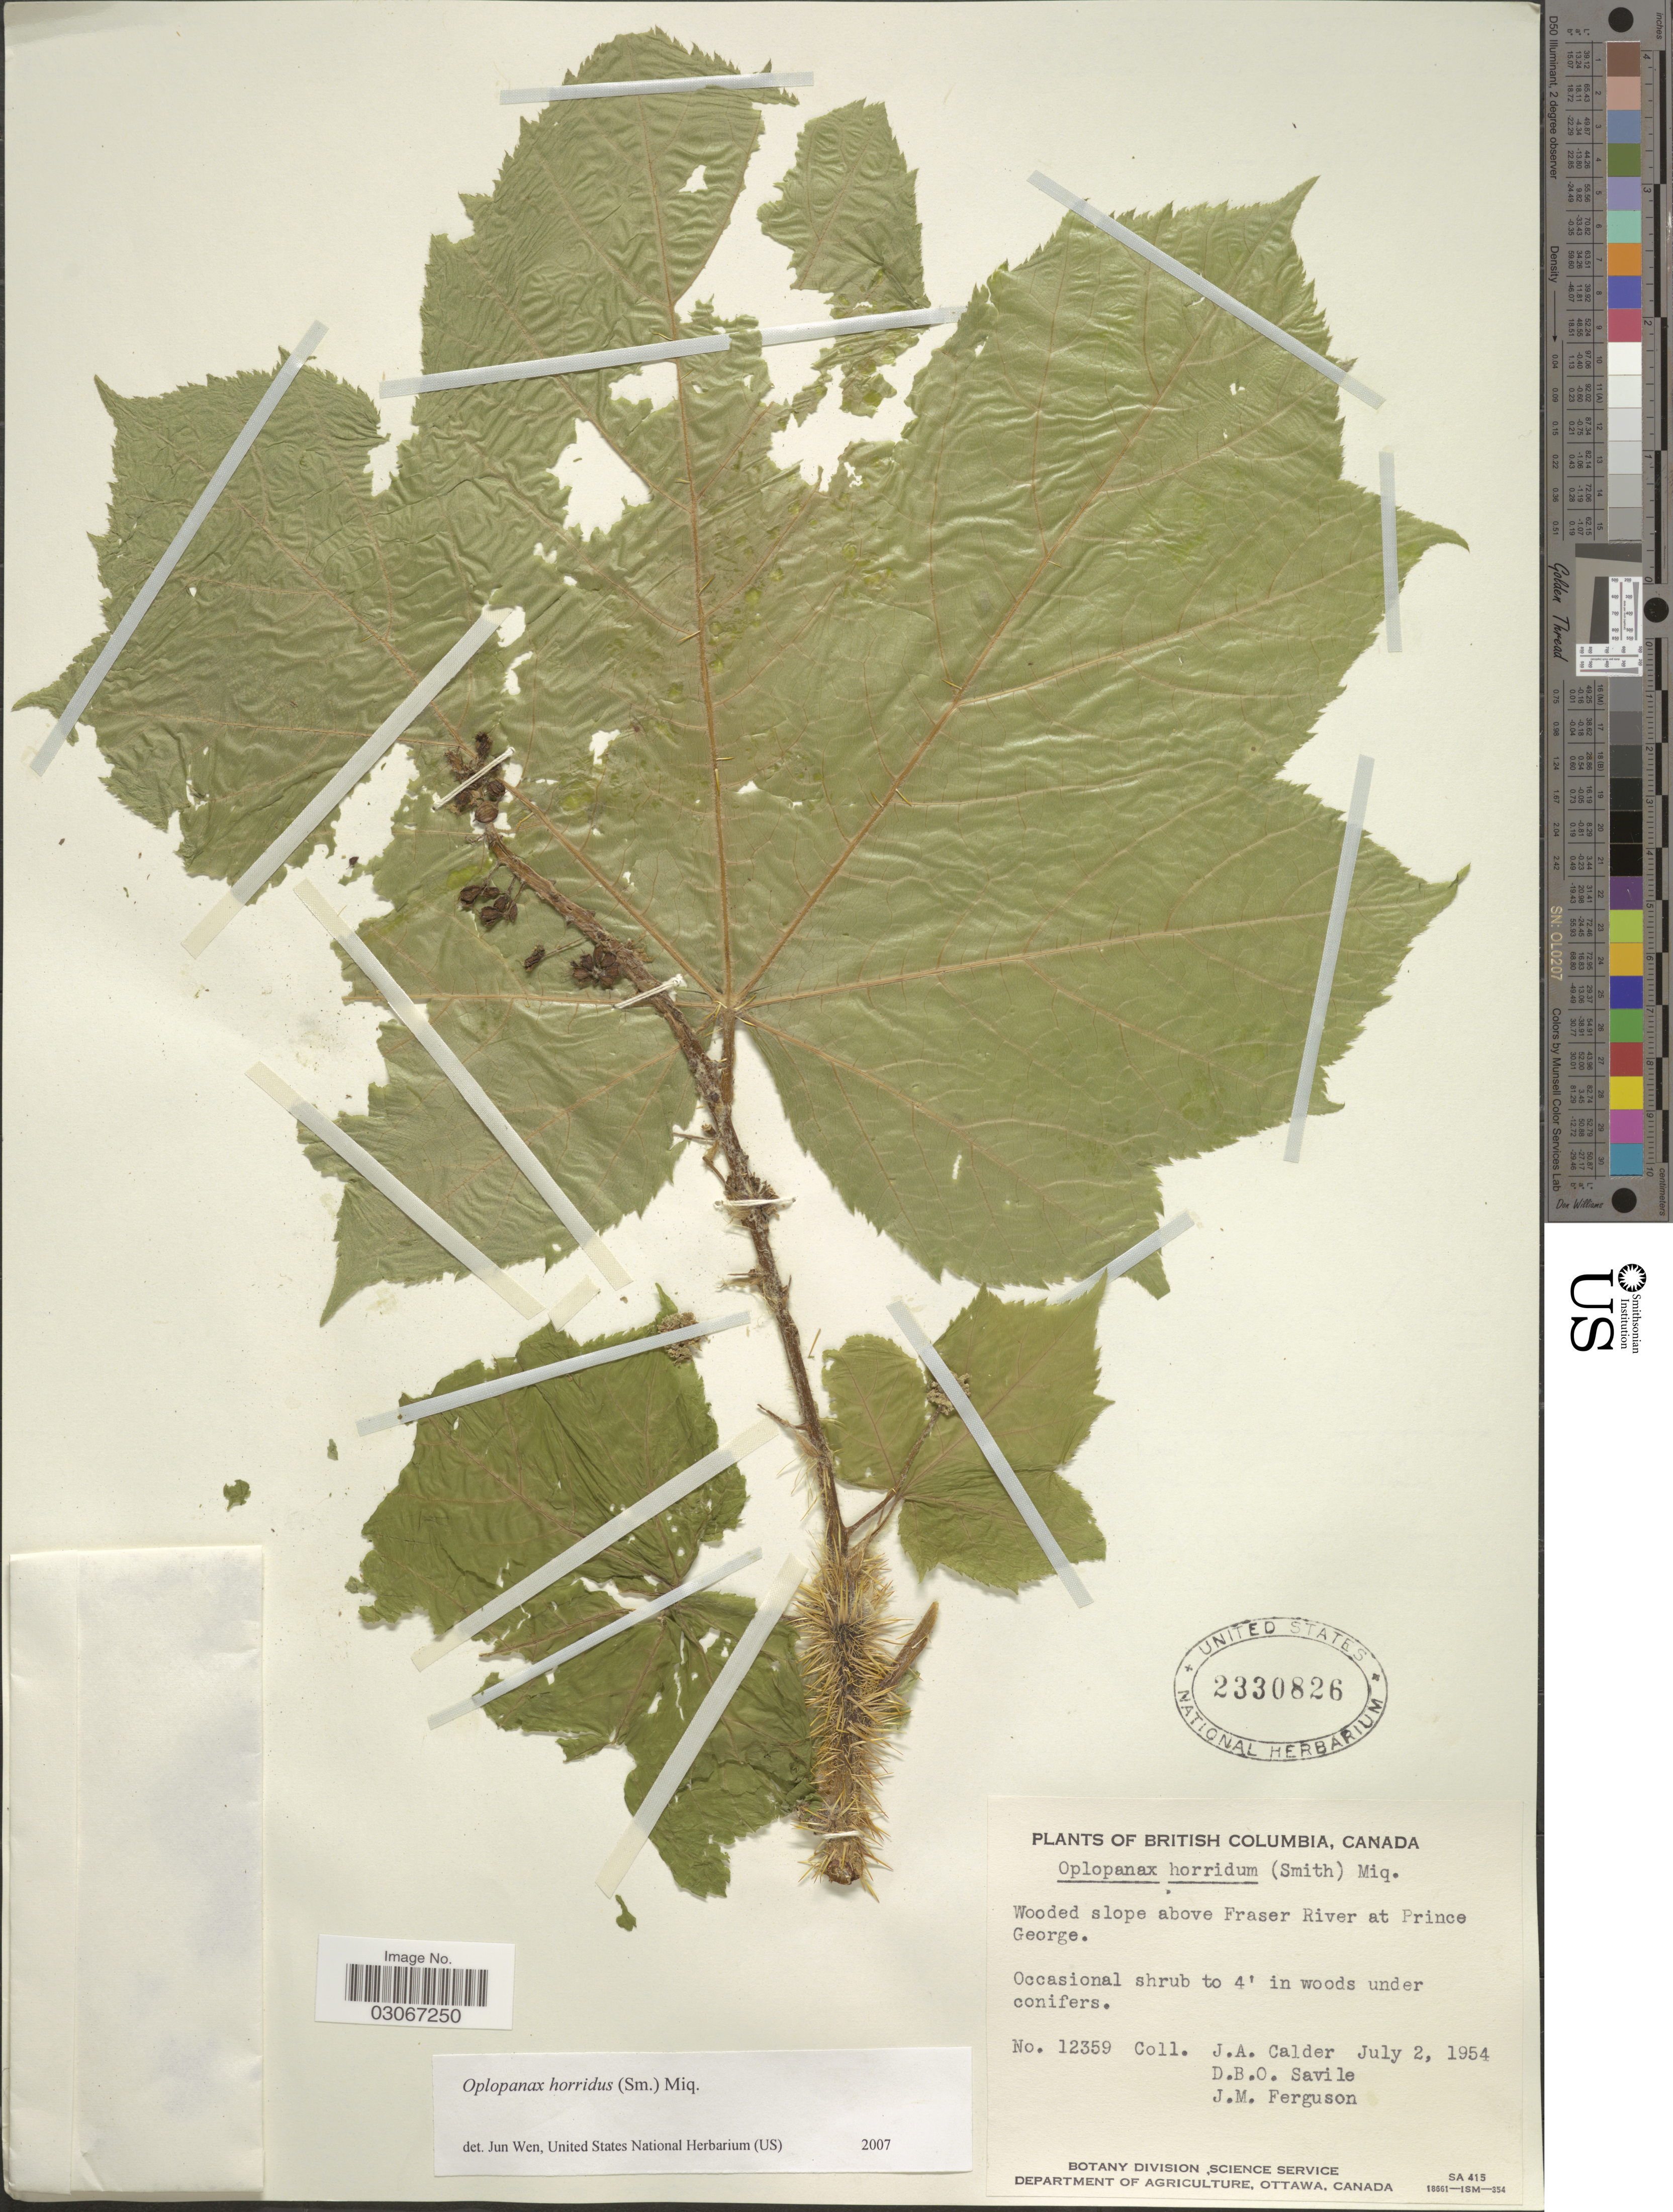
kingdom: Plantae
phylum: Tracheophyta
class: Magnoliopsida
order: Apiales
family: Apiaceae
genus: Opopanax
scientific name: Opopanax horridus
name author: Miq. ex Dippel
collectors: J. A. Calder, D. Savile & J. M. Ferguson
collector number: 12359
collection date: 1954-07-02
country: Canada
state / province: British Columbia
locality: Wooded slope above Fraser River at Prince George.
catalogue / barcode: US 2330826